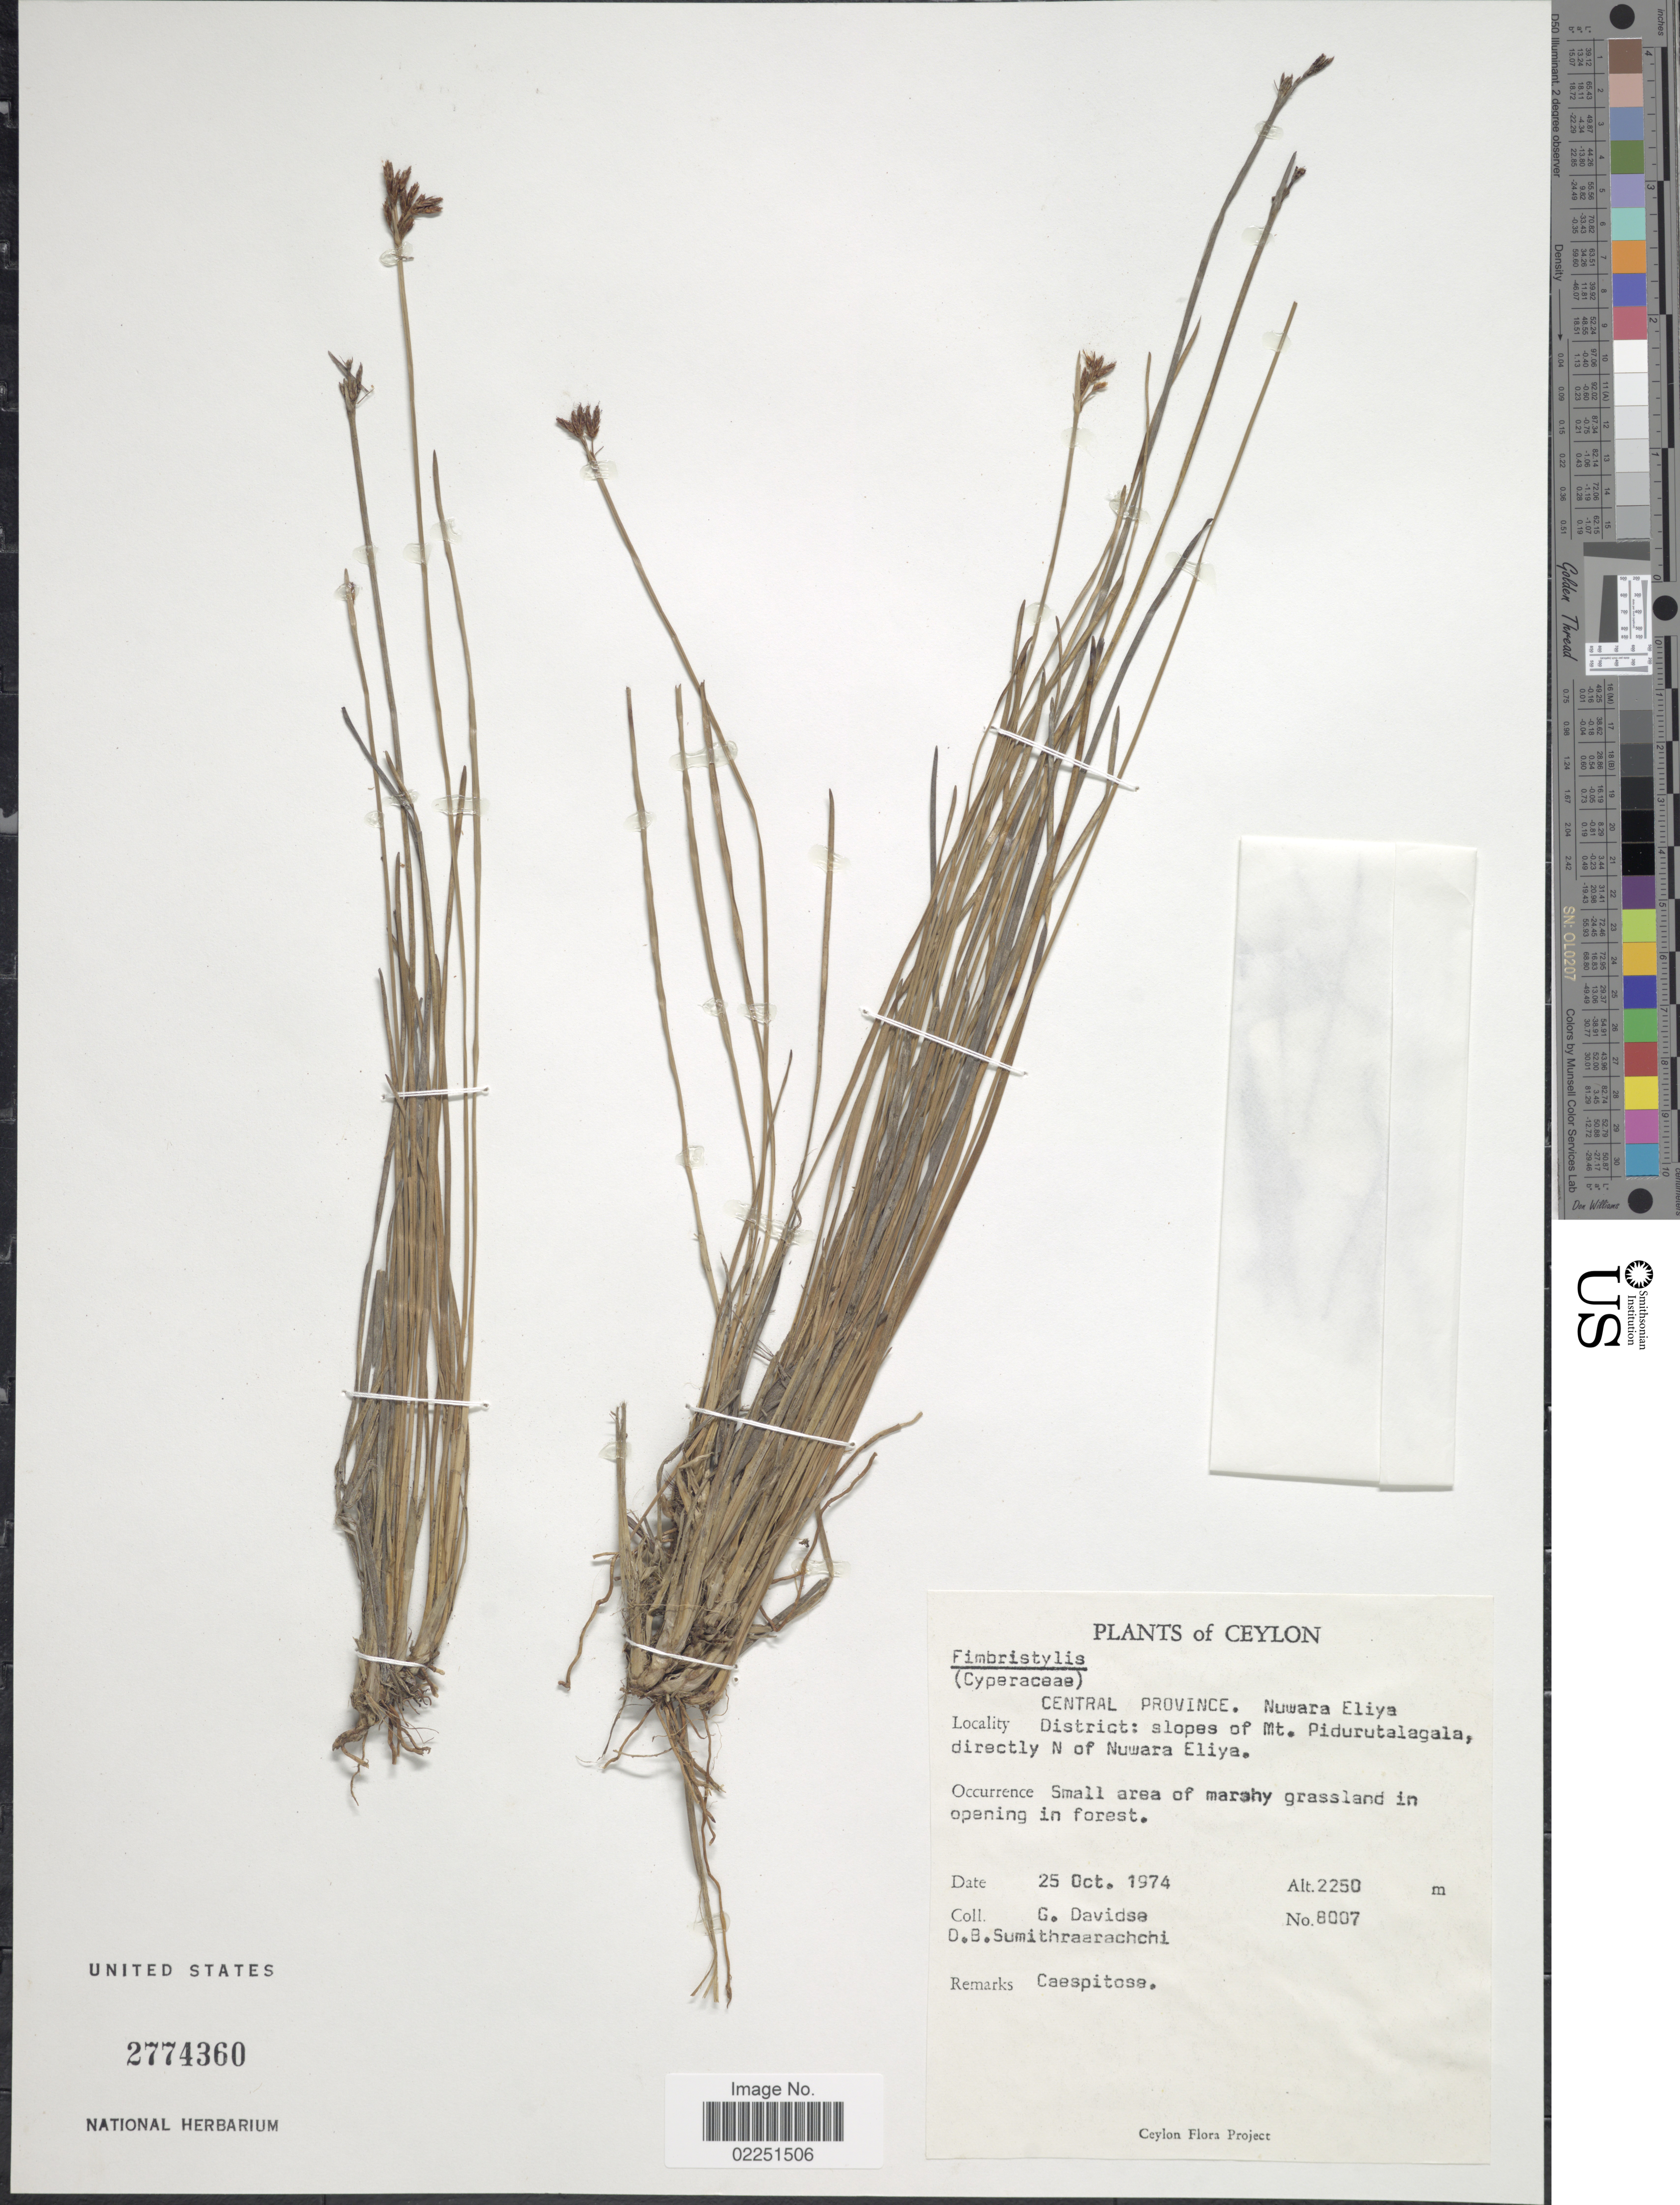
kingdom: Plantae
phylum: Tracheophyta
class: Liliopsida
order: Poales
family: Cyperaceae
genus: Fimbristylis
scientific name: Fimbristylis sp.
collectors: G. Davidse & D. B. Sumithraarachchi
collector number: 8007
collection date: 1974-10-25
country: Sri Lanka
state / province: Central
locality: Central Province. Nuwara Eliya District: slopes of Mt. Pidurutalagala, directly N of Nuwara Eliya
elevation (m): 2250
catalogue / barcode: US 2774360